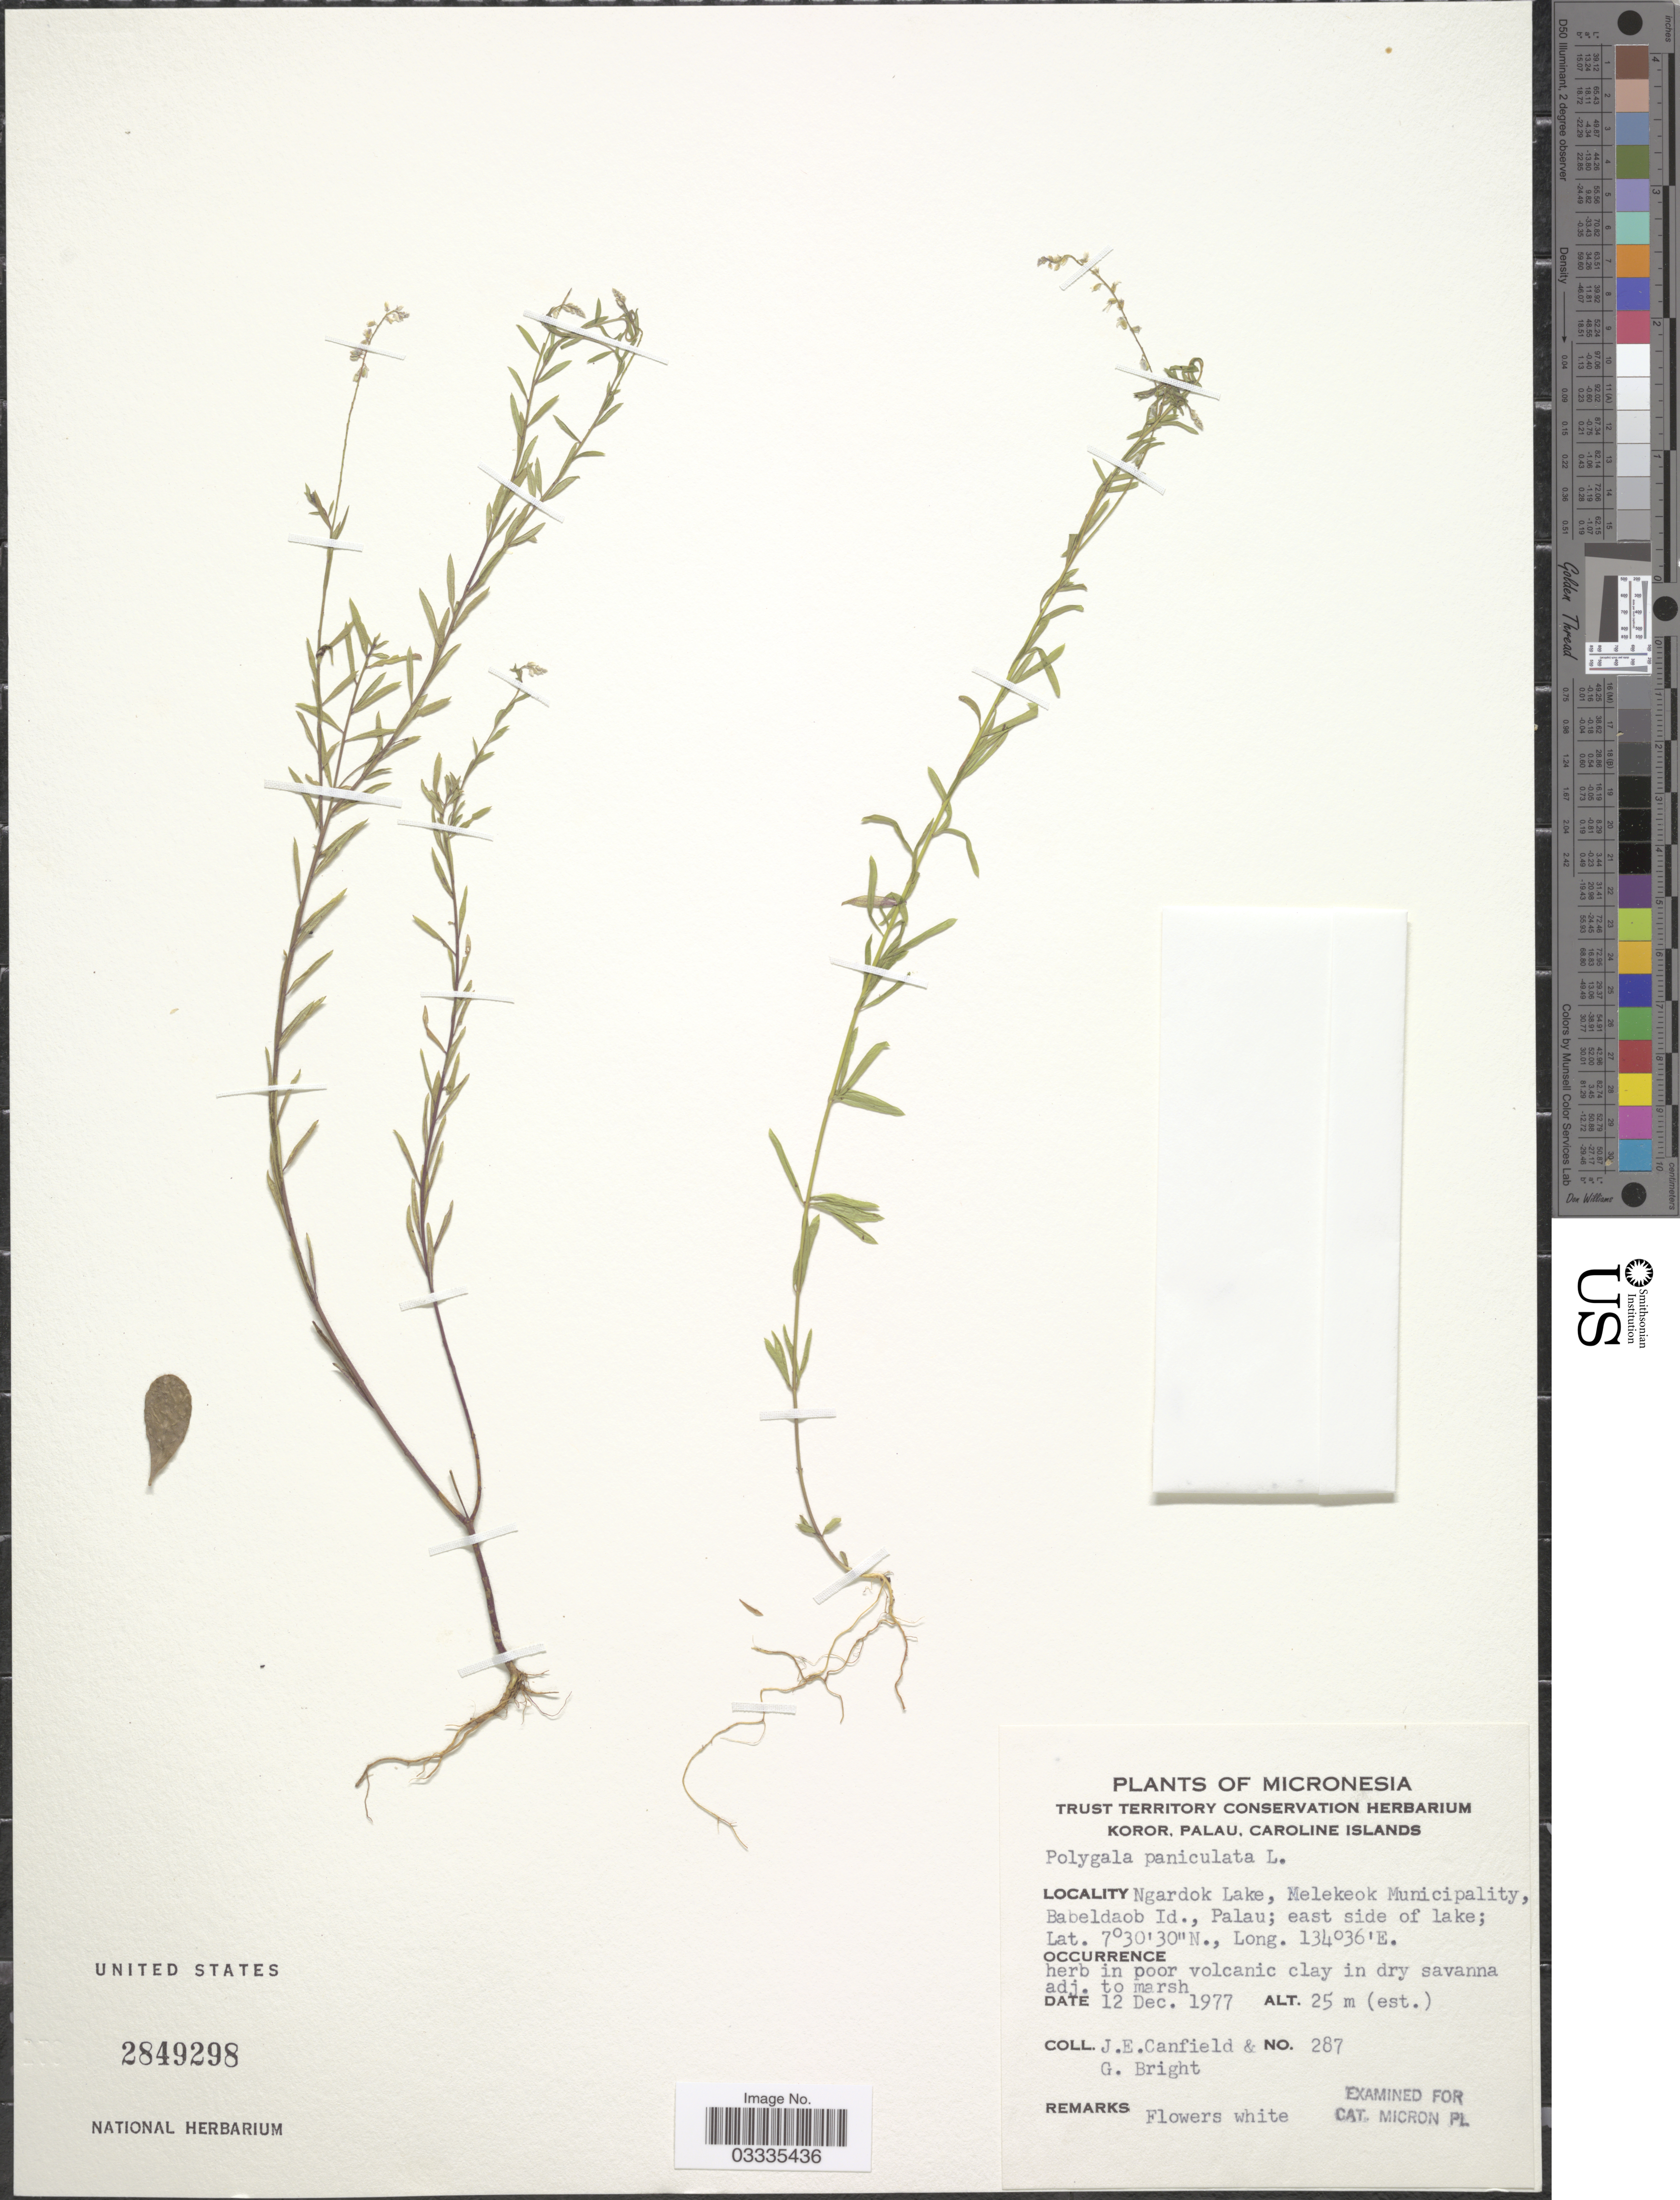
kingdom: Plantae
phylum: Tracheophyta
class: Magnoliopsida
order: Fabales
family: Polygalaceae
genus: Polygala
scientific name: Polygala paniculata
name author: L.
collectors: J. E. Canfield & G. Bright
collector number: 287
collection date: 1977-12-12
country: Palau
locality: Micronesia. Ngardok Lake, Melekeok Municipality, Babeldaob Id., Palau; east side of lake.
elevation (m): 25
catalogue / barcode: US 2849298